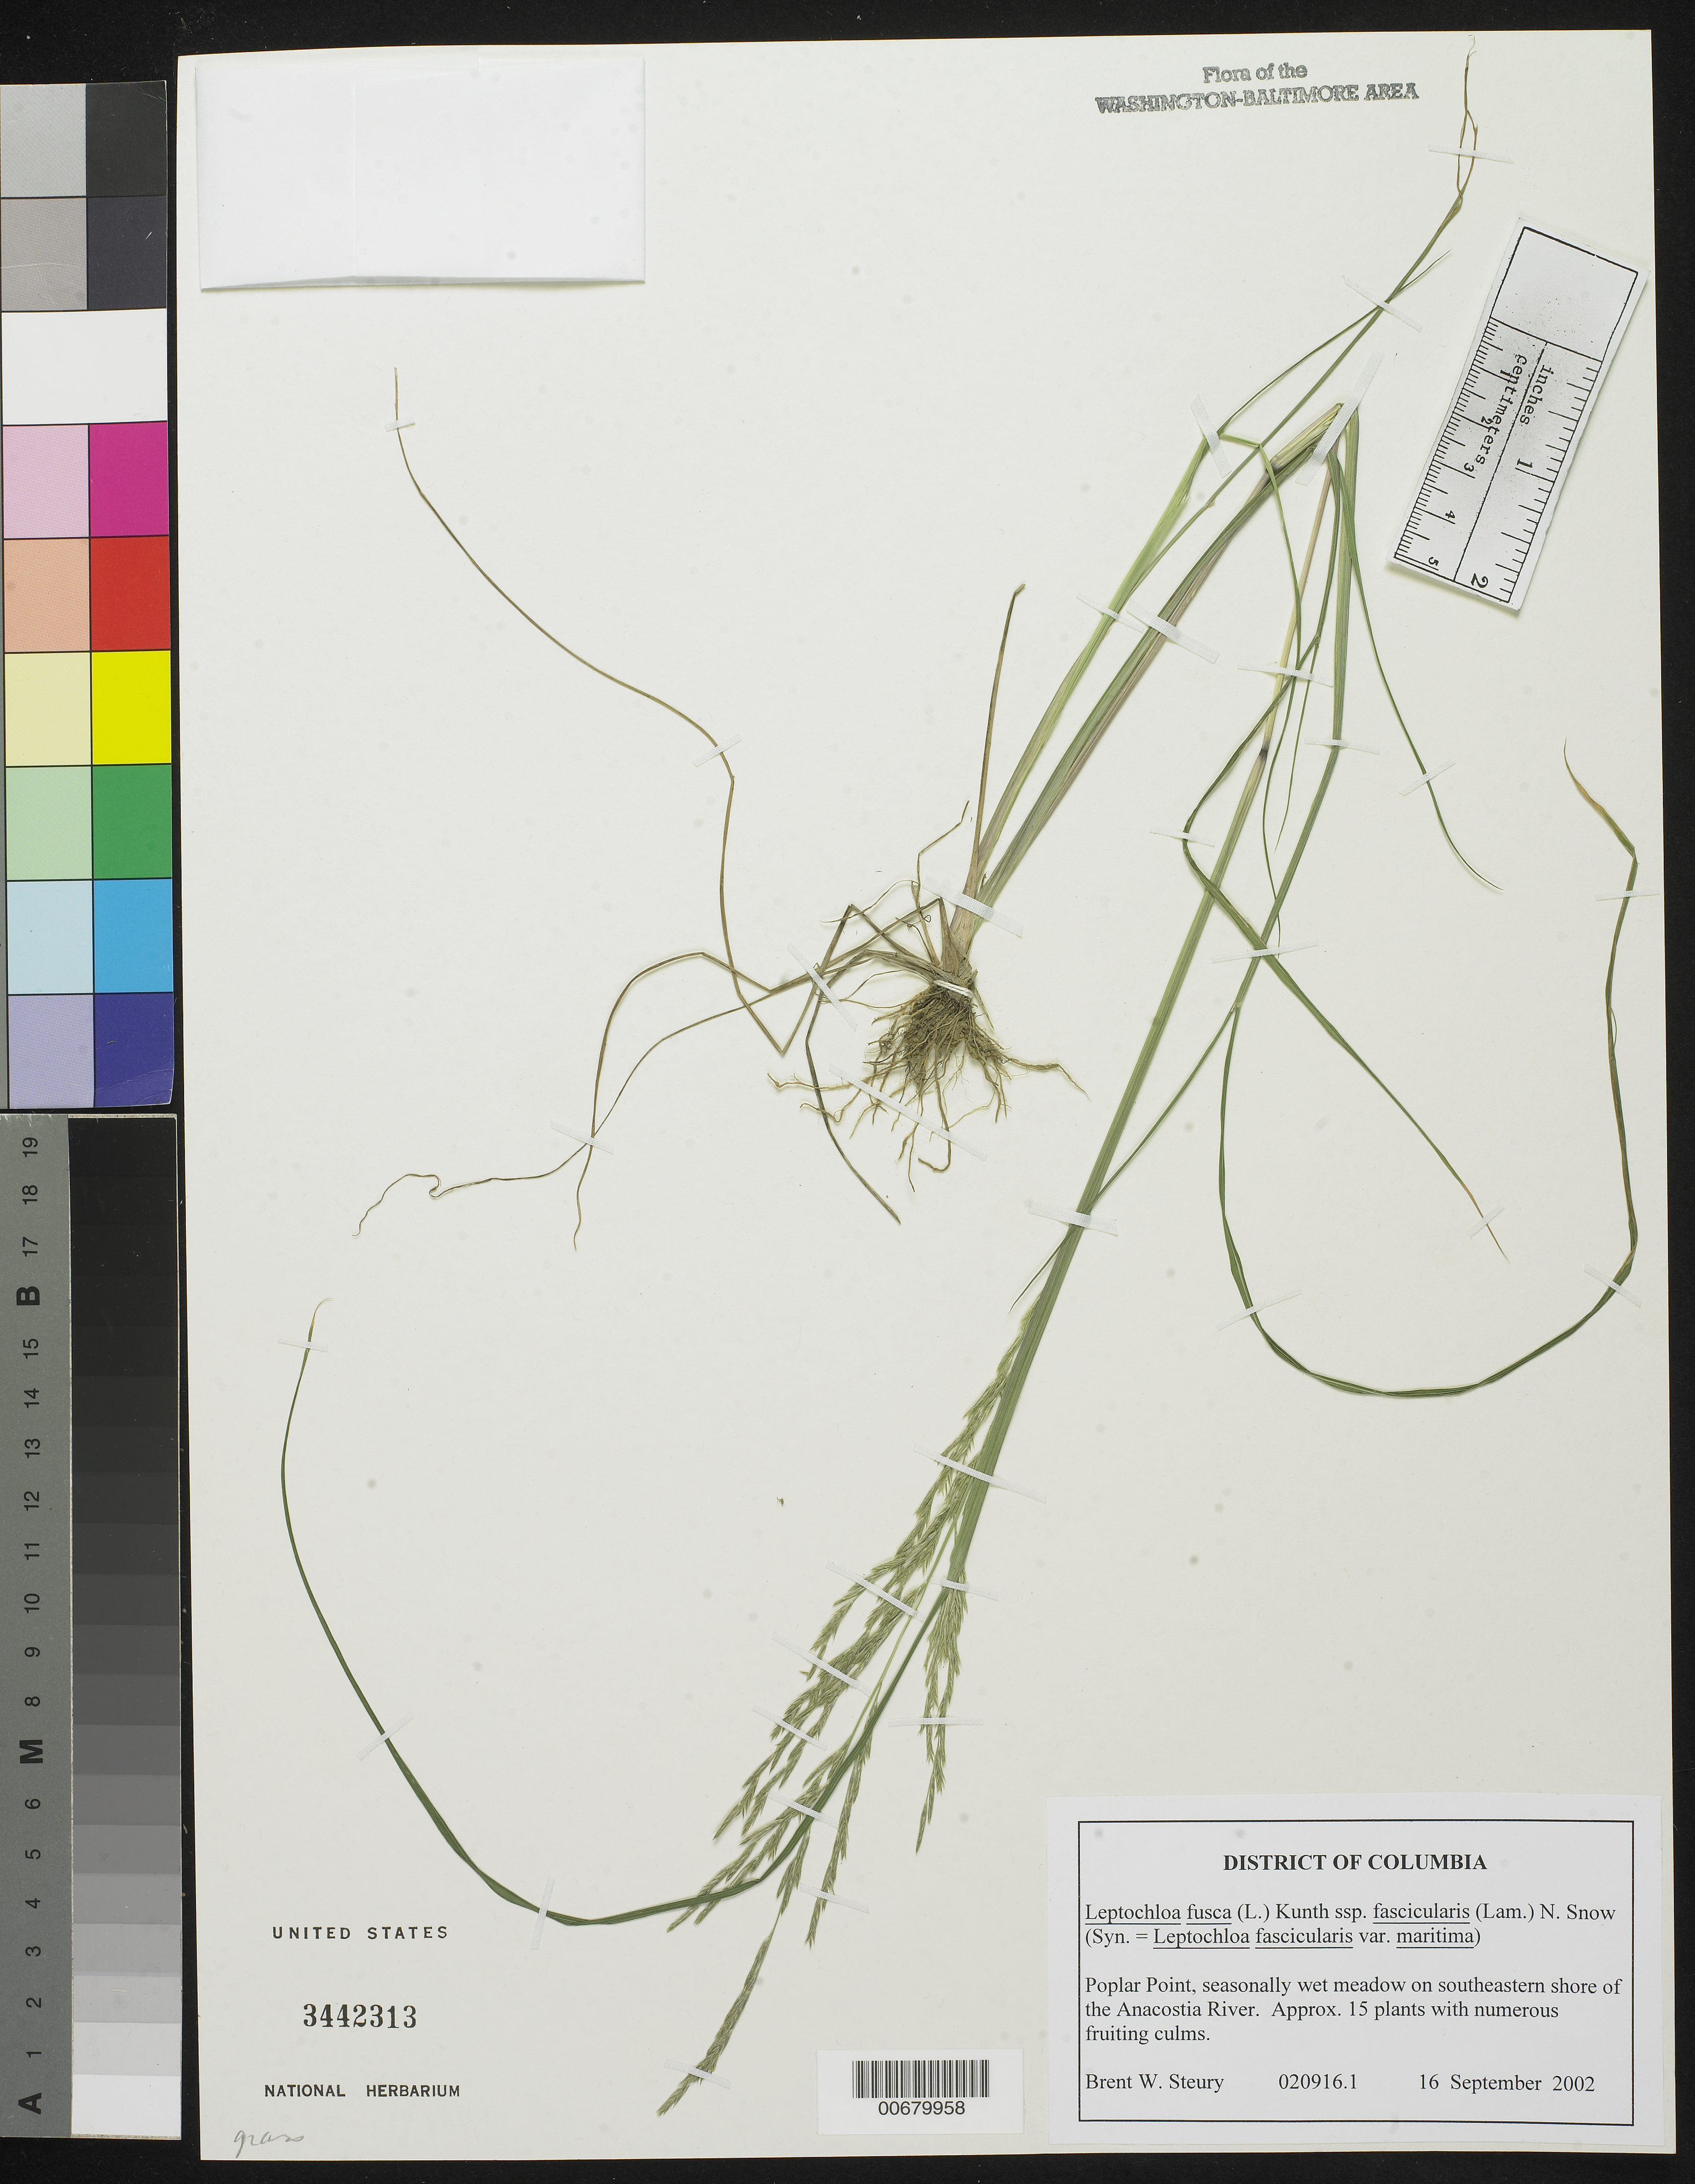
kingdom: Plantae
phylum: Tracheophyta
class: Liliopsida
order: Poales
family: Poaceae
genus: Diplachne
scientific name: Diplachne fusca var. fascicularis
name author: (Lam.) P.M. Peterson & N. Snow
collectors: B. Steury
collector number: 020916.1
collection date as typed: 16 September 2002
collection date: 2002-09-16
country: United States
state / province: District of Columbia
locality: Anacostia Park, Poplar Point, southern shore of the Anacostia River.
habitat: seasonally wet meadow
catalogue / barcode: US 3442313